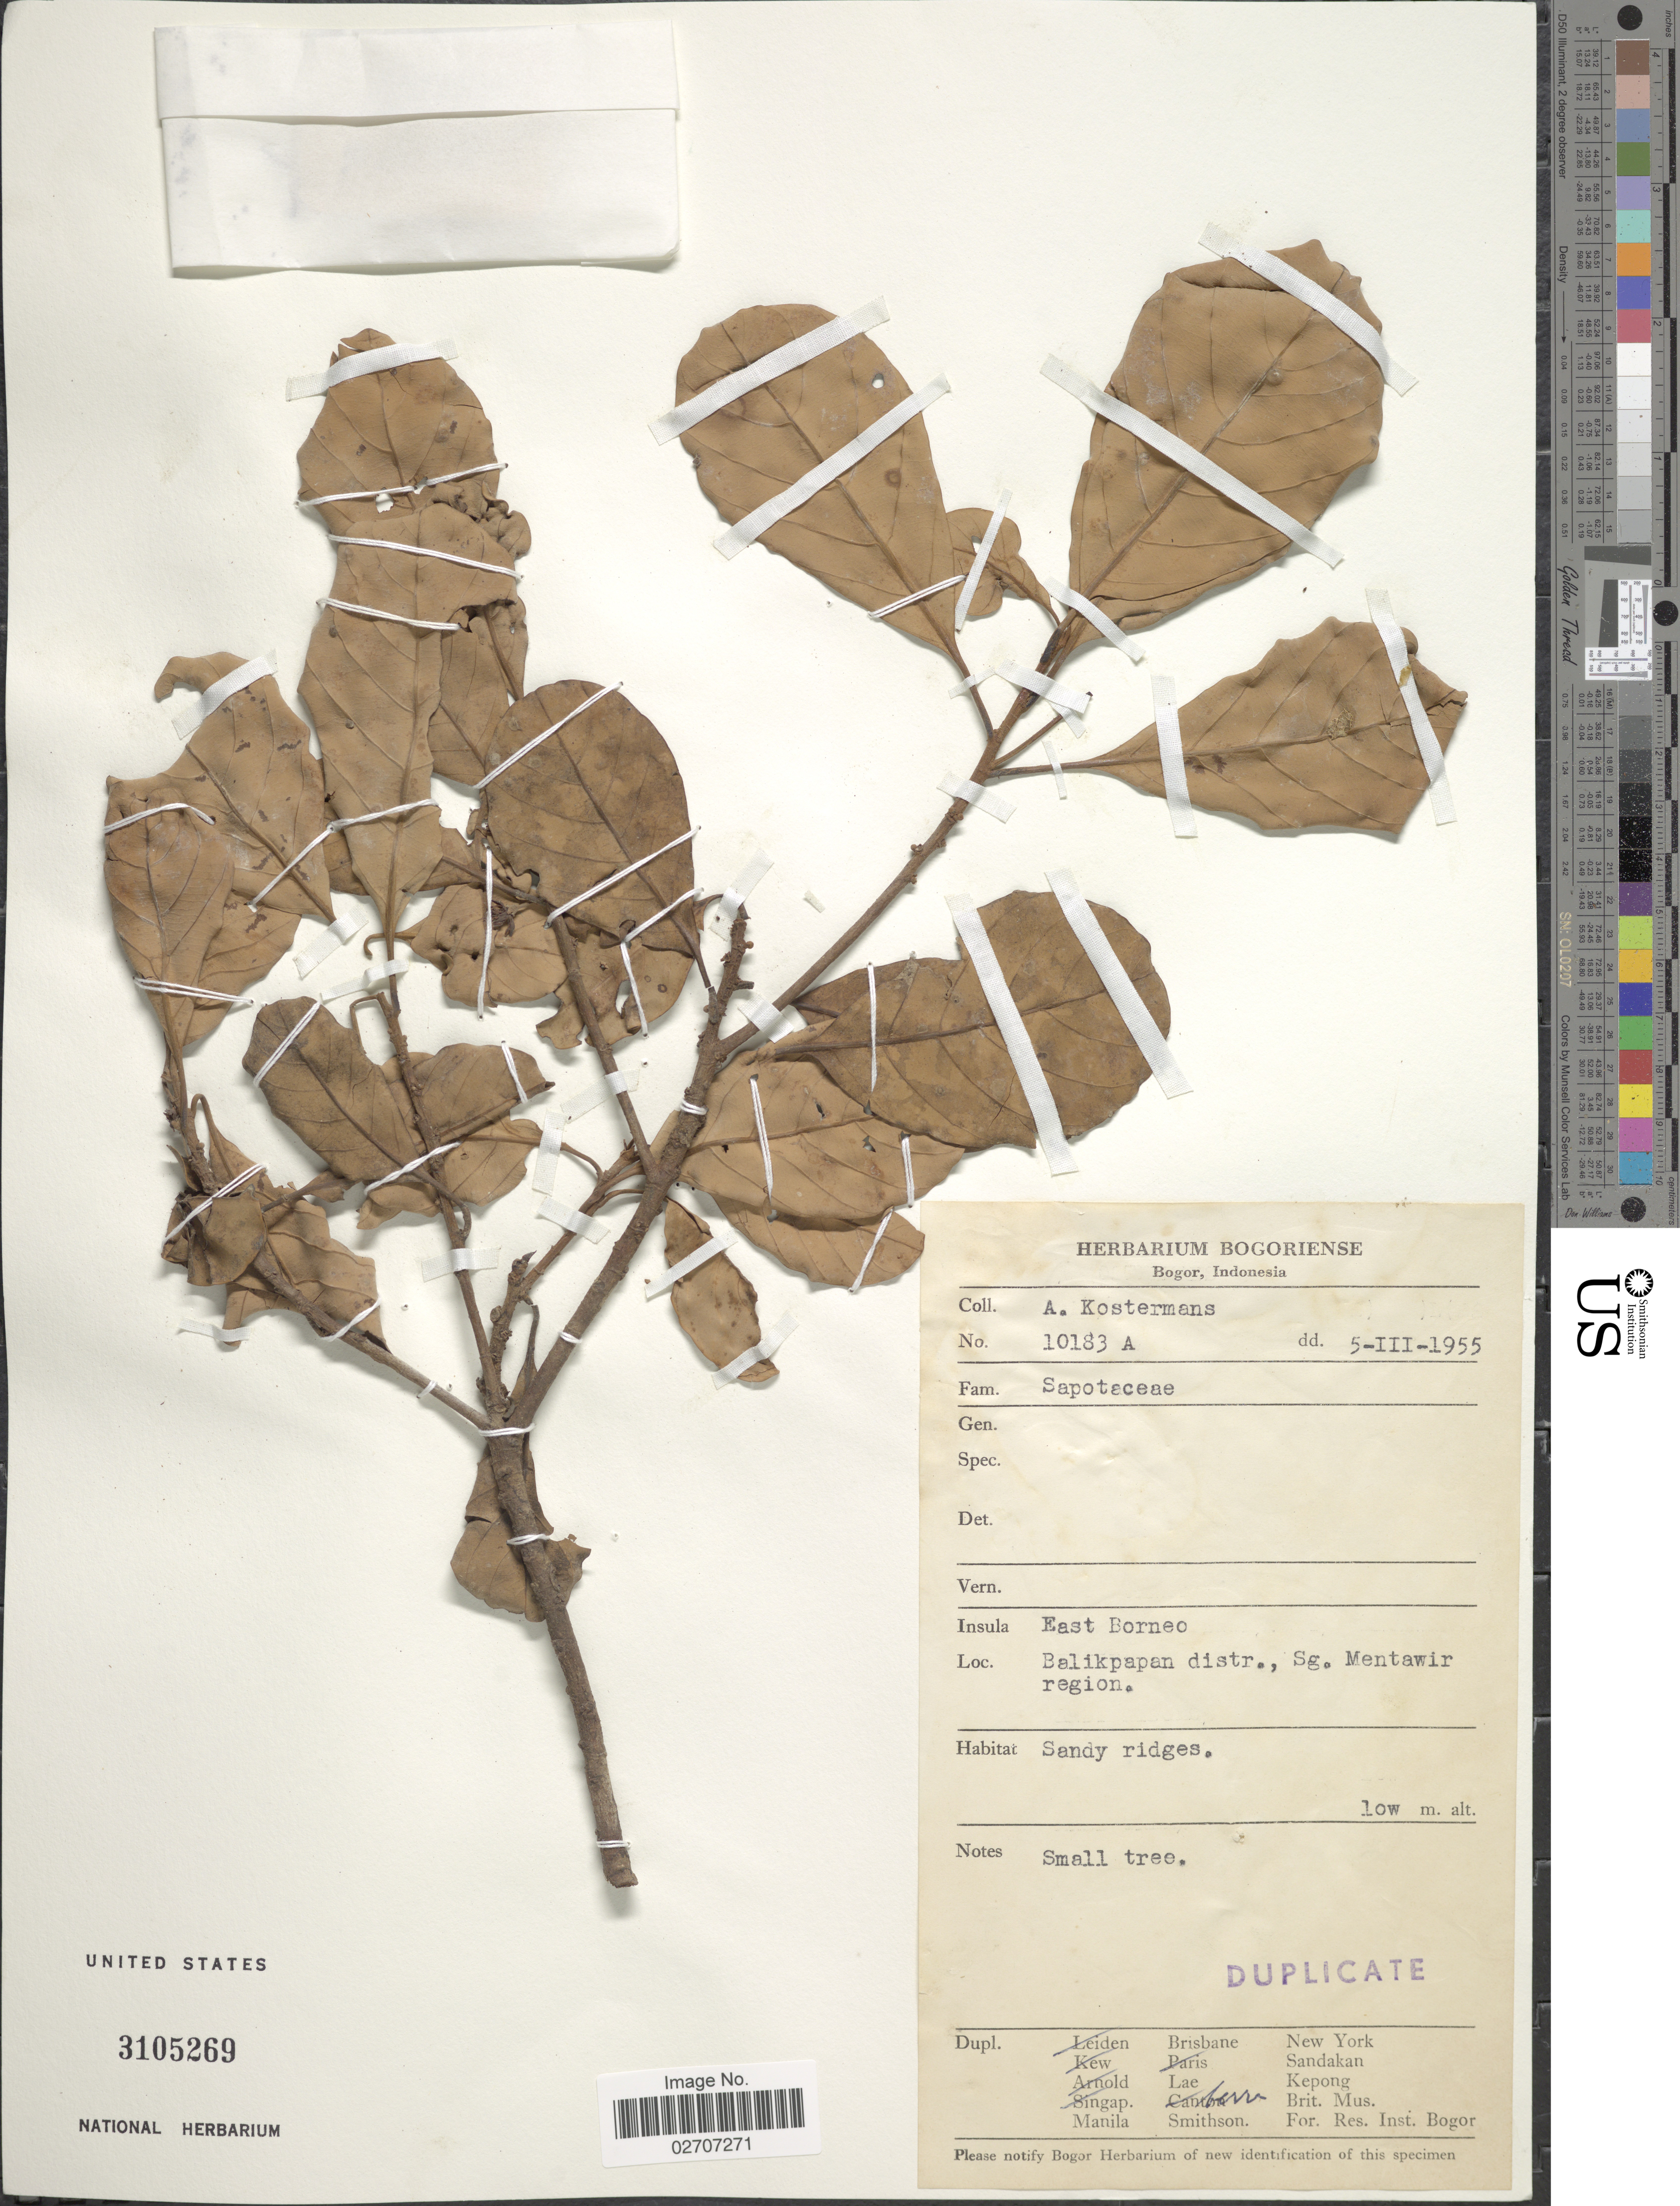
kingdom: Plantae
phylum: Tracheophyta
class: Magnoliopsida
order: Ericales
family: Sapotaceae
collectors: A. J. G. Kostermans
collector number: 10183A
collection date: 1955-03-05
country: Indonesia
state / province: Kalimantan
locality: Island East Borneo, Balikpapan distr. Sg., Mentawir region.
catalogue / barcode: US 3105269